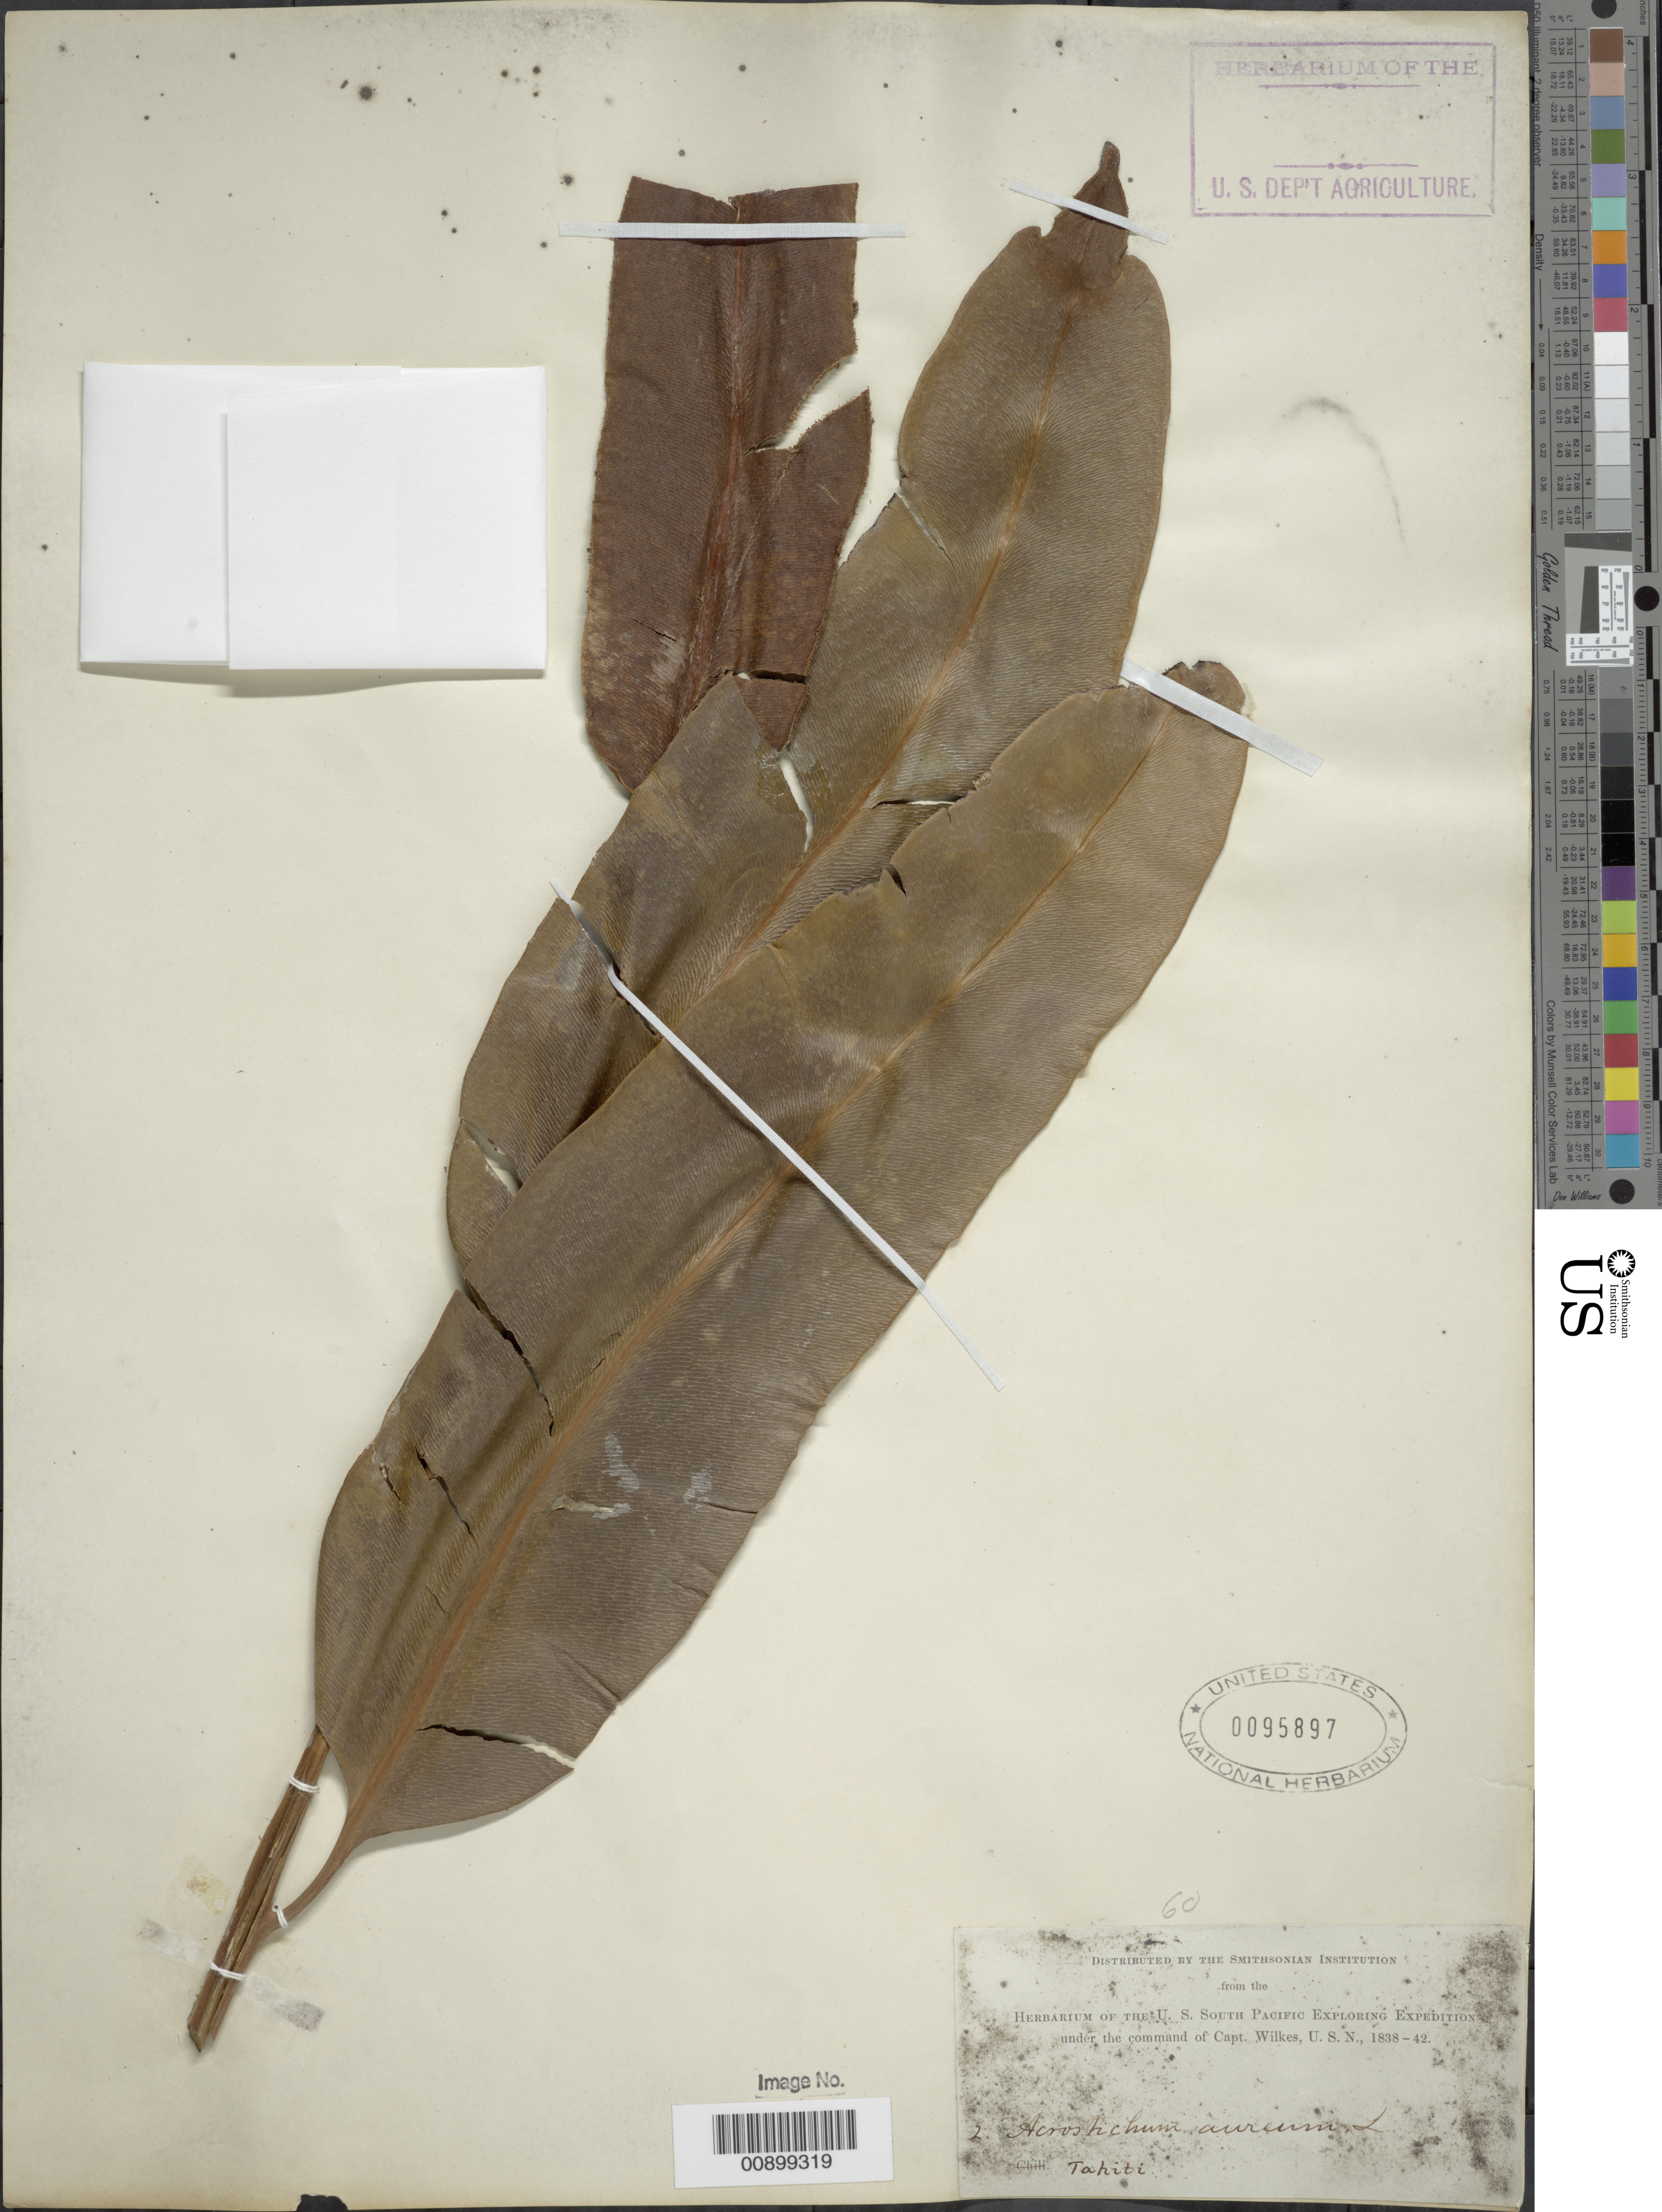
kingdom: Plantae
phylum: Tracheophyta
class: Polypodiopsida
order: Polypodiales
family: Pteridaceae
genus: Acrostichum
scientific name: Acrostichum aureum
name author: L.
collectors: Wilkes Explor. Exped.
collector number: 2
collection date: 1838/1842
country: French Polynesia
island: Tahiti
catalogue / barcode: US 95897